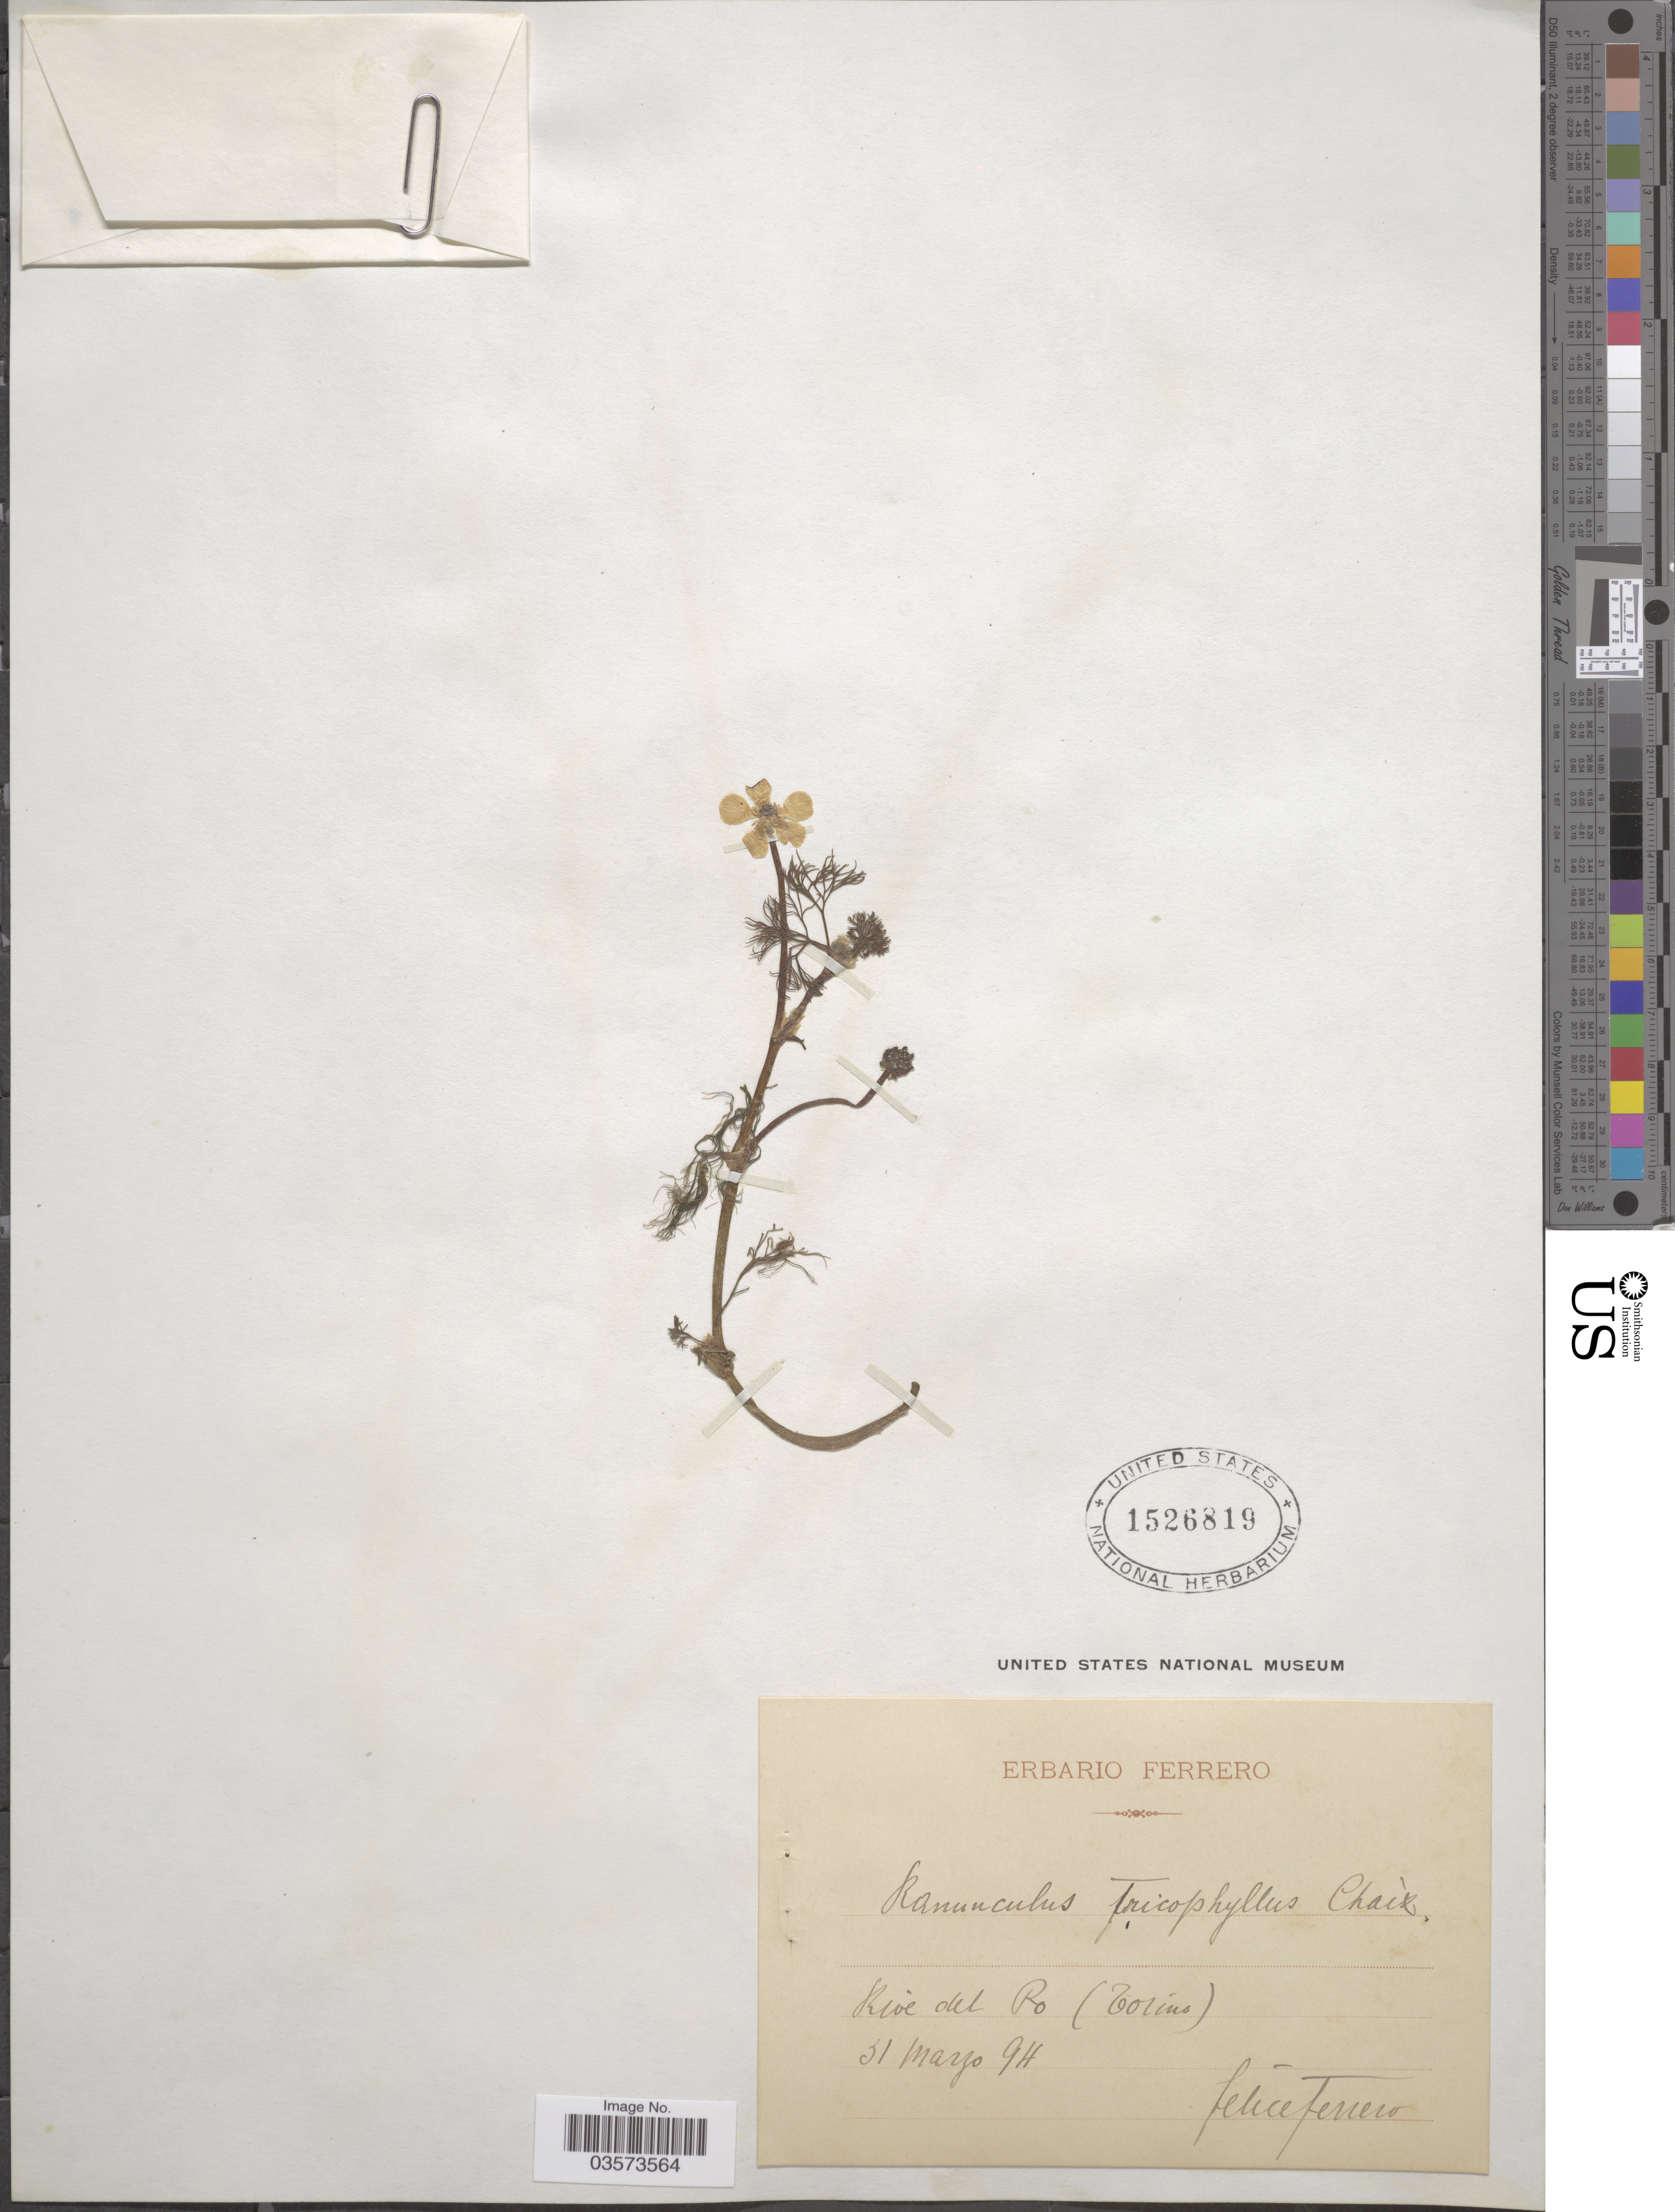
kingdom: Plantae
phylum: Tracheophyta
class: Magnoliopsida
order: Ranunculales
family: Ranunculaceae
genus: Ranunculus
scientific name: Ranunculus trichophyllus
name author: Chaix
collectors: F. Ferrero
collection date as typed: Transcribed d/m/y: 31/3/94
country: Italy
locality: Rive del Po (Tolino [interpreted]).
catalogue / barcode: US 1526819